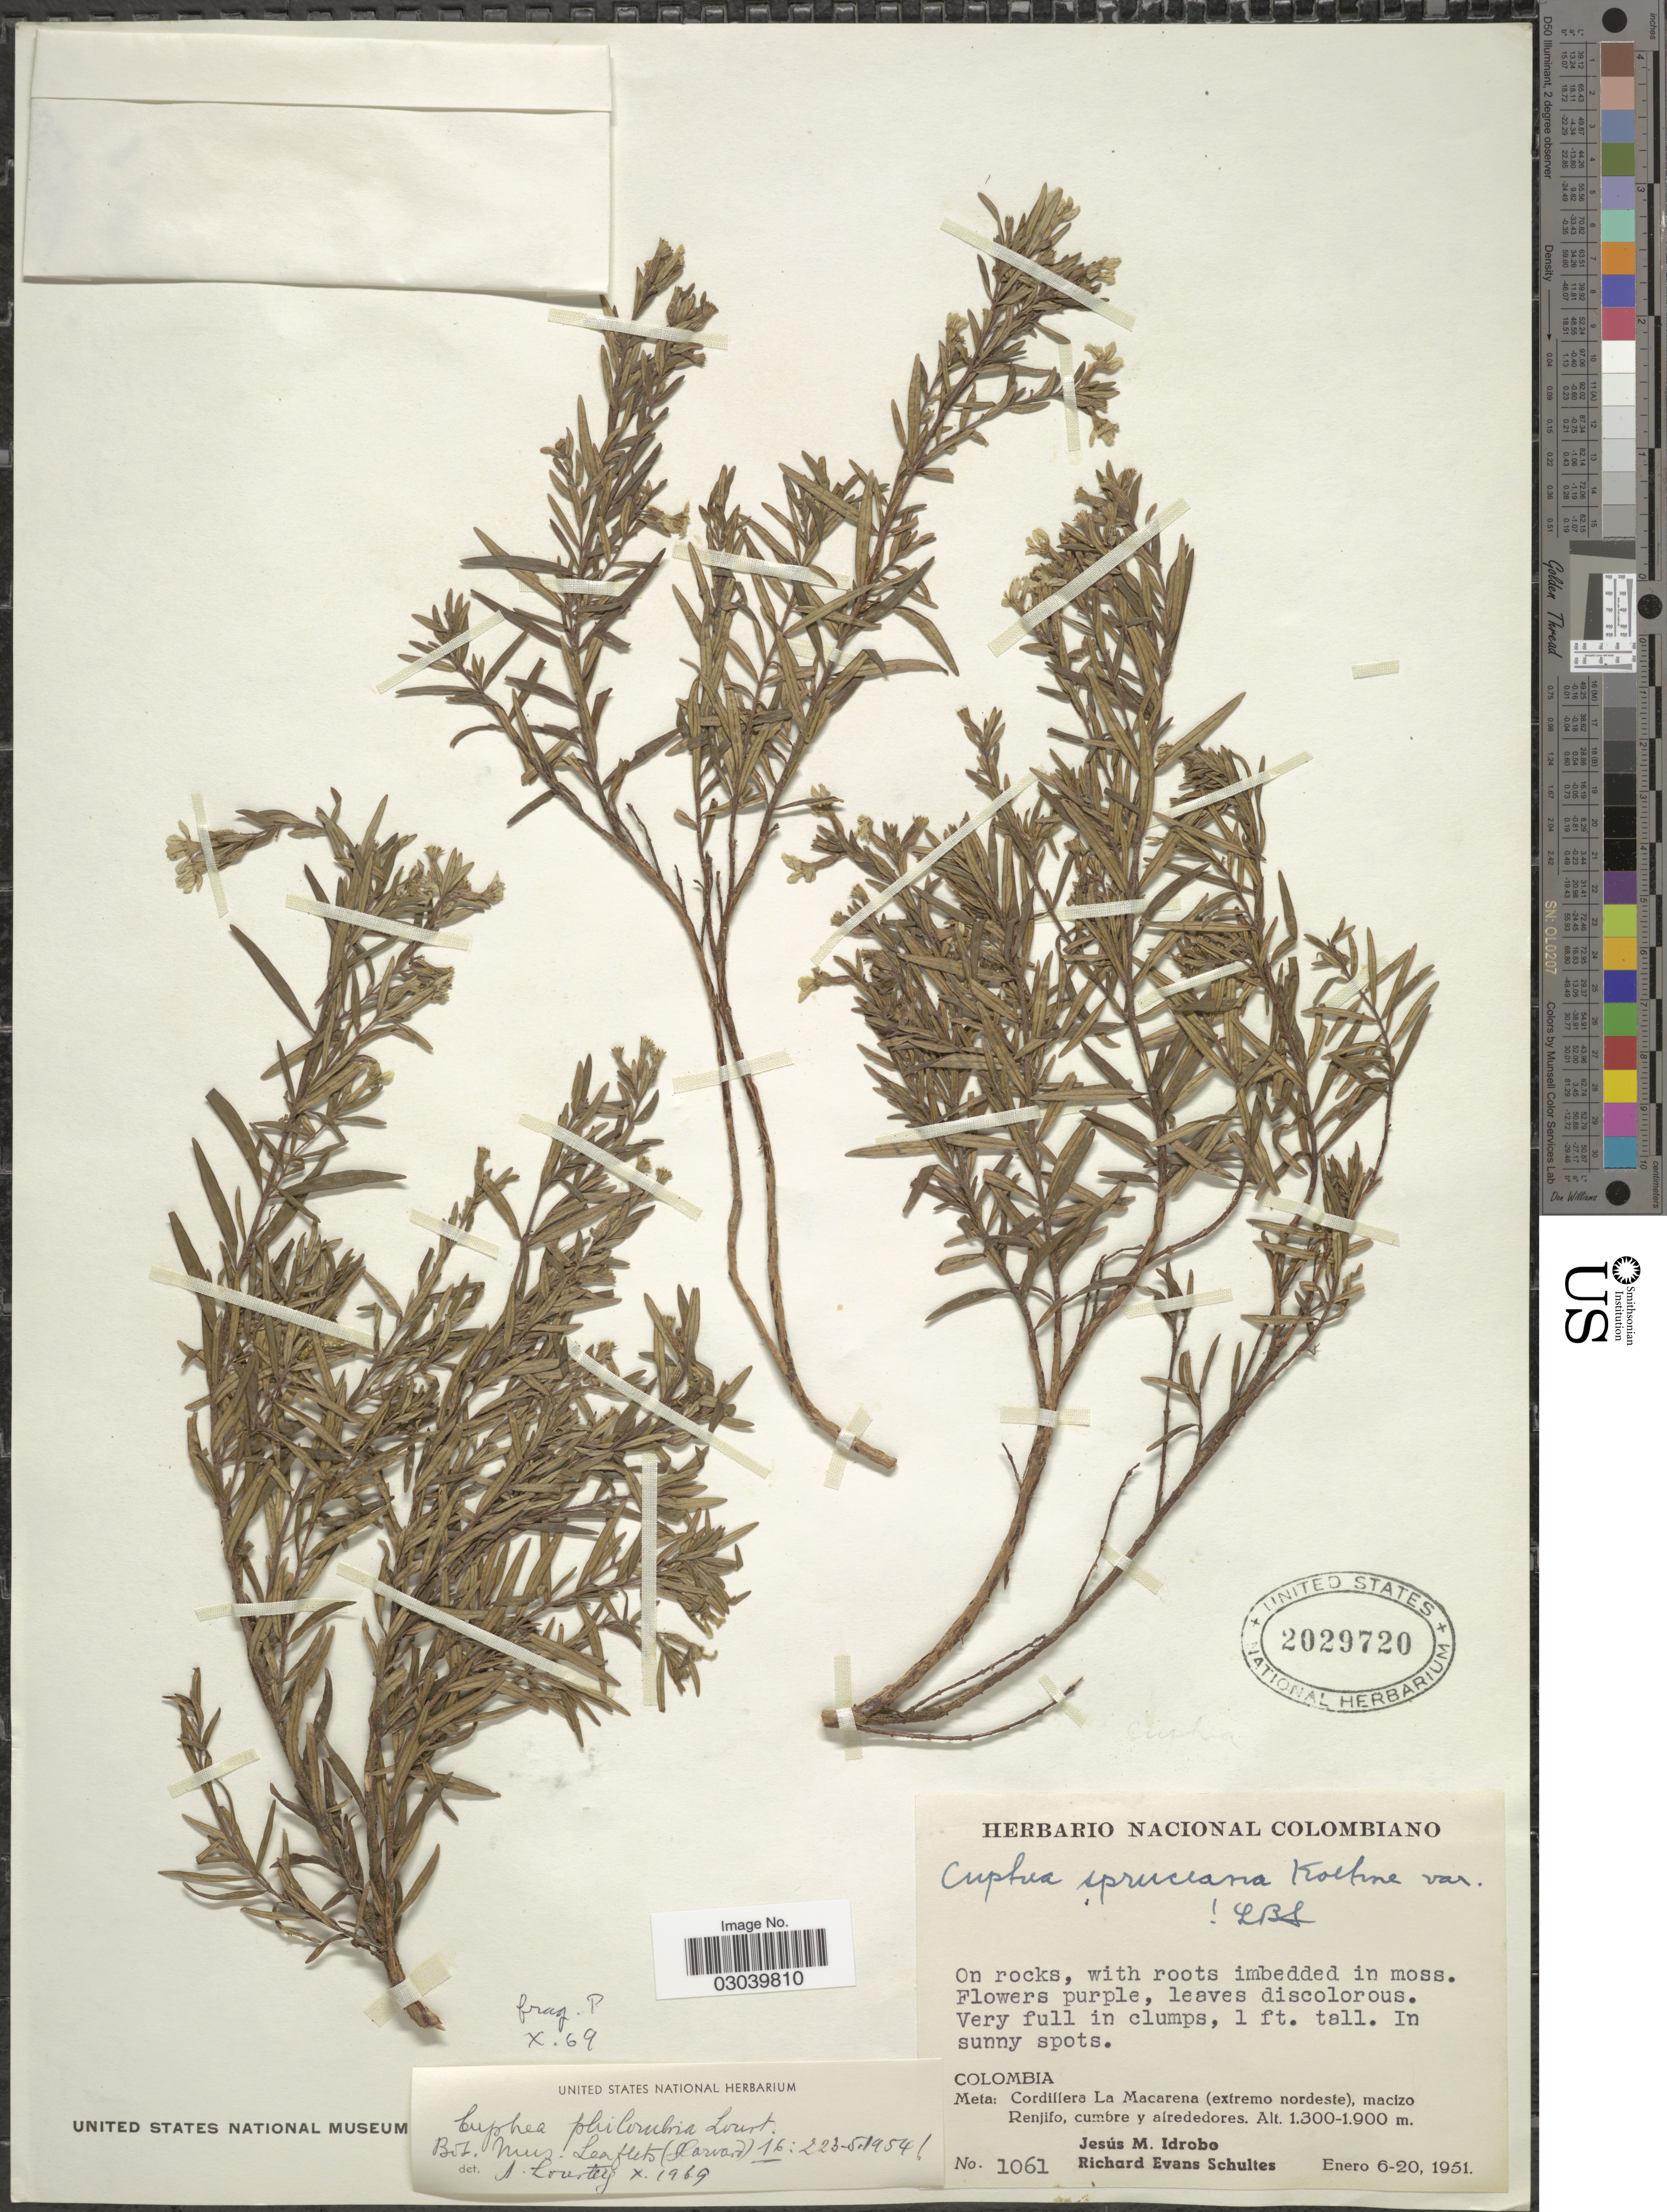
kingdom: Plantae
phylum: Tracheophyta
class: Magnoliopsida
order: Myrtales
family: Lythraceae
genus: Cuphea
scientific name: Cuphea philombria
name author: Lourteig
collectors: J. M. Idrobo & R. E. Schultes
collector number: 1061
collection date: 1951-01-06/1951-01-20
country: Colombia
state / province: Meta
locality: Cordillera La Macarena (extremo nordeste), macizo Renjifo, cumbre y alrededores.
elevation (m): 1300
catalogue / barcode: US 2029720